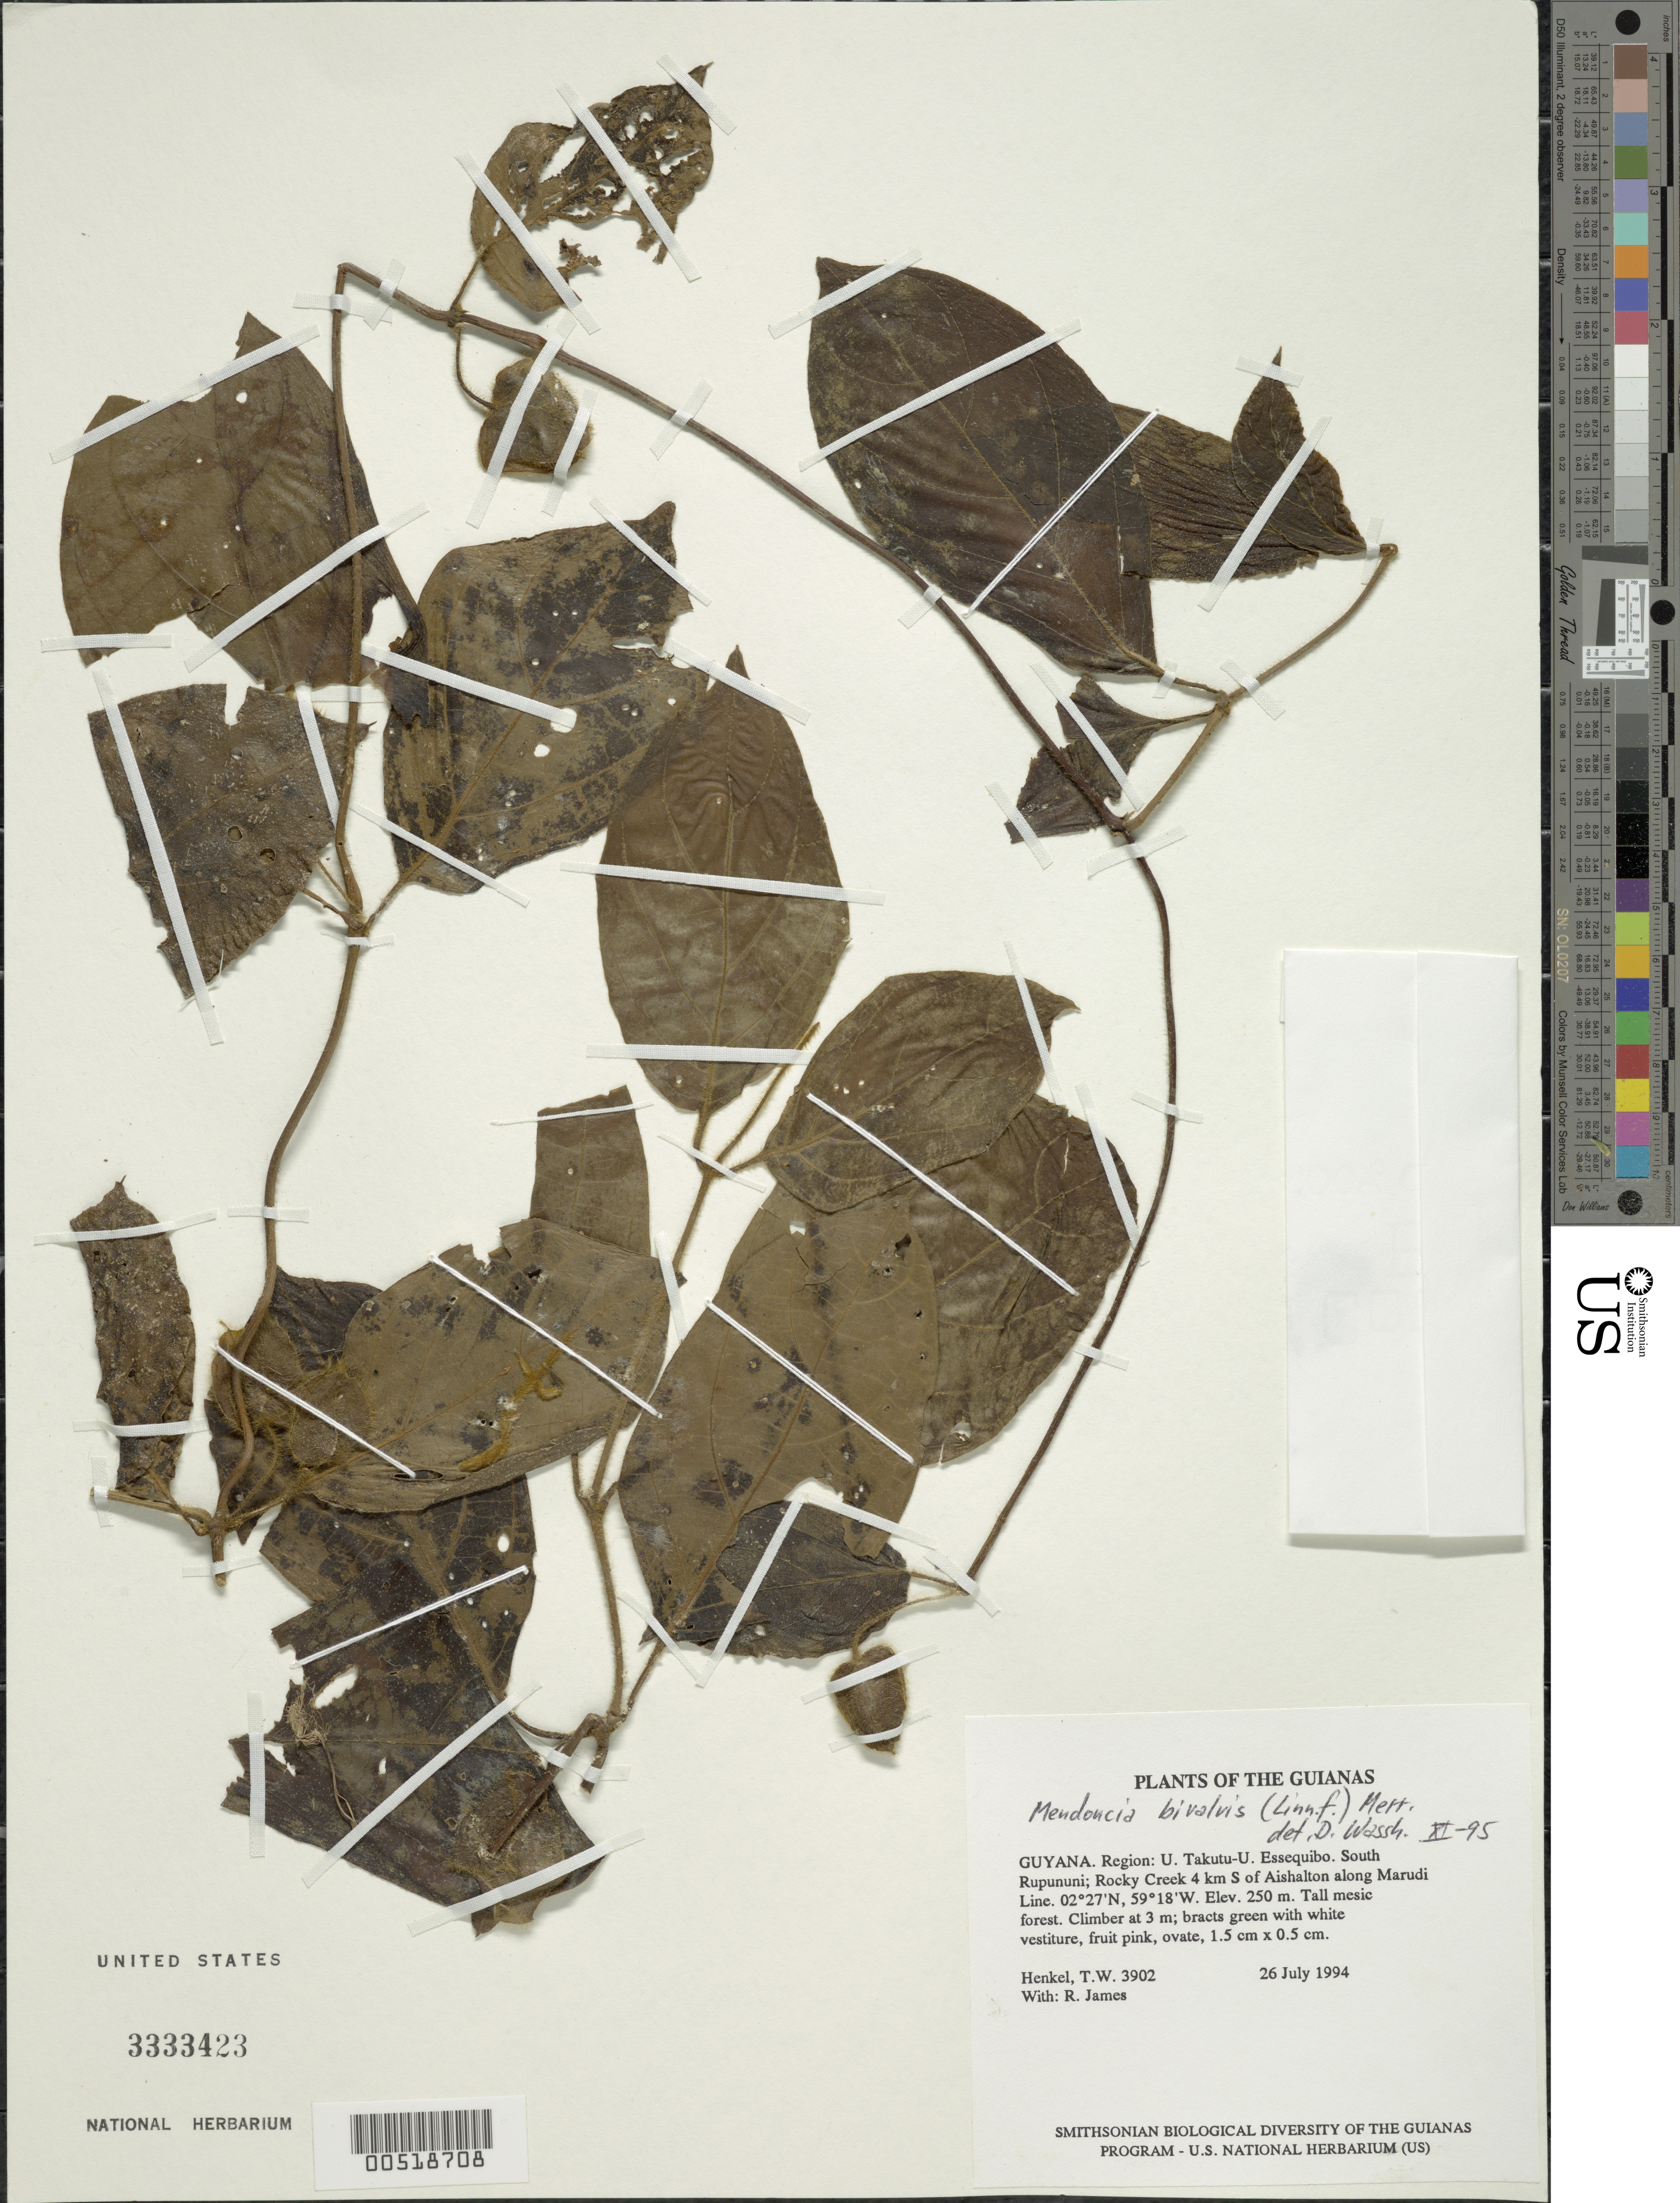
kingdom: Plantae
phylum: Tracheophyta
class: Magnoliopsida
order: Lamiales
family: Acanthaceae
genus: Mendoncia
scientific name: Mendoncia bivalvis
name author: (L. f.) Merr.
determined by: Wasshausen, Dieter C., (BOT), Smithsonian Institution - National Museum of Natural History (UNITED STATES)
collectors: T. Henkel & R. James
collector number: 3902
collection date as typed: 26 July 1994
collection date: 1994-07-26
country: Guyana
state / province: U. Takutu-U. Essequibo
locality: South Rupununi; Rocky Creek 4 km S of Aishalton along Marudi Line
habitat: Tall mesic forest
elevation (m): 250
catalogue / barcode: US 3333423